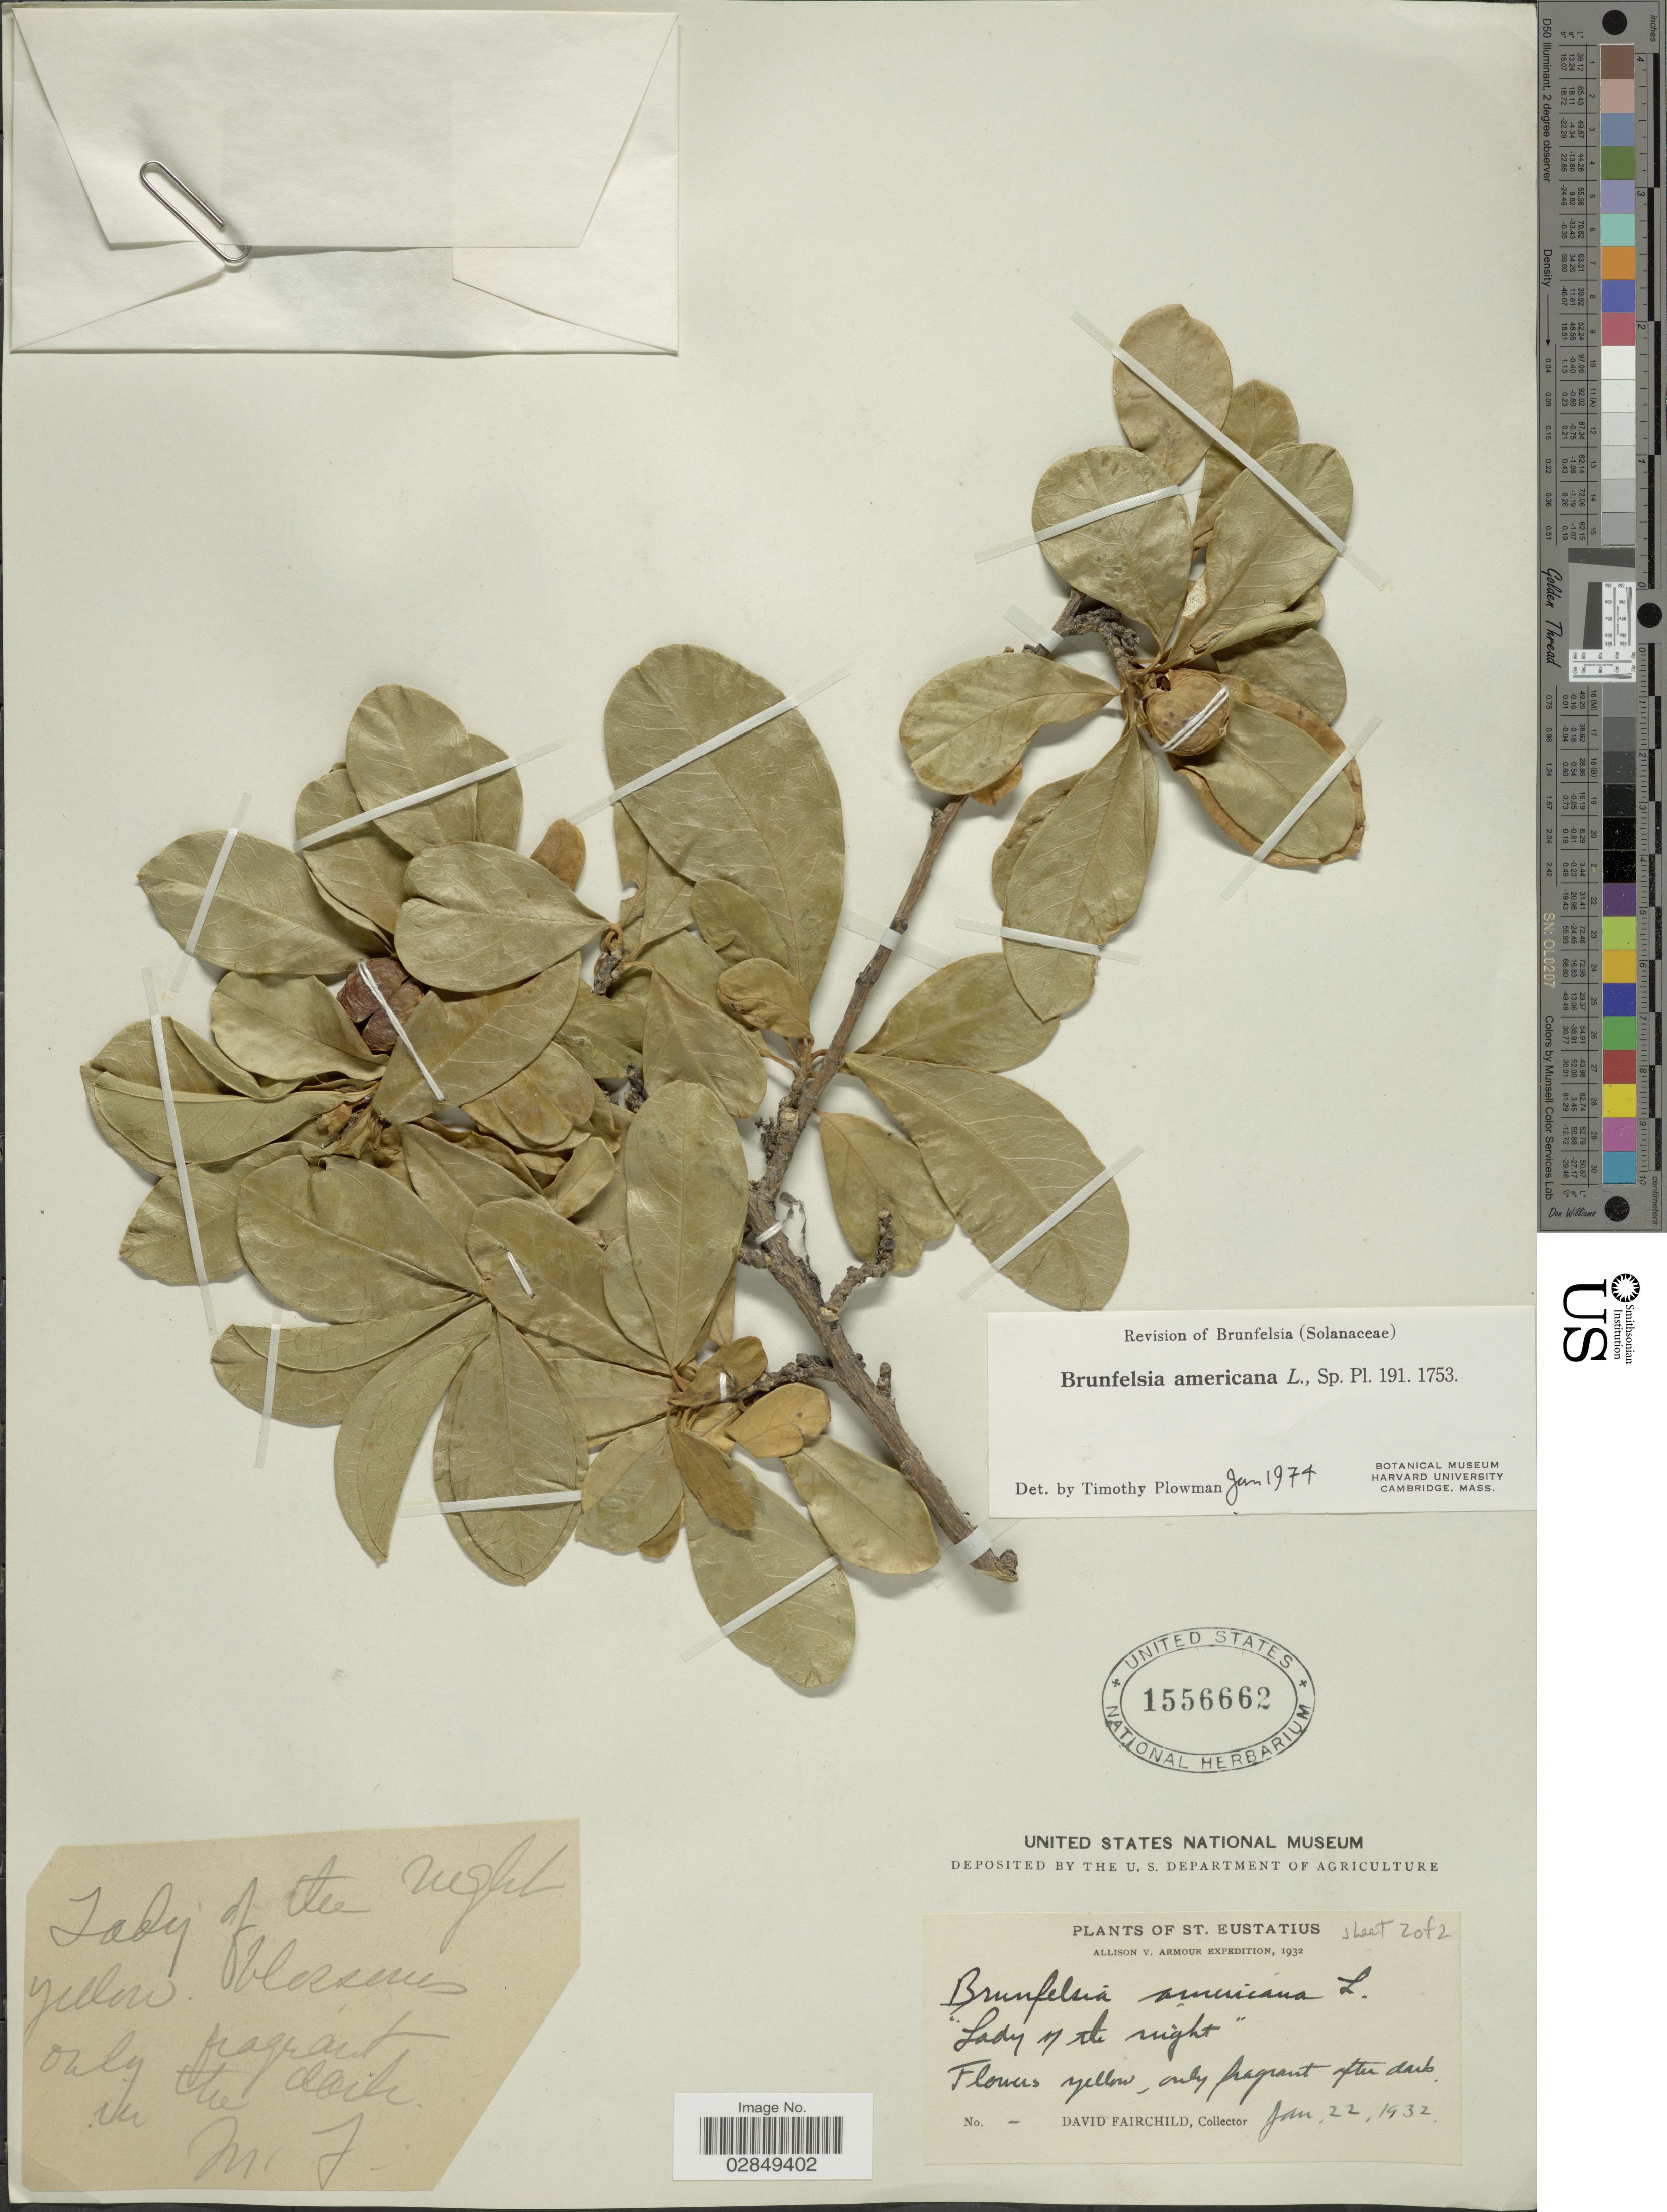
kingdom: Plantae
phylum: Tracheophyta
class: Magnoliopsida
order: Solanales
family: Solanaceae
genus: Brunfelsia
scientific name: Brunfelsia americana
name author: L.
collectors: D. Fairchild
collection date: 1932-01-22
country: Netherlands Antilles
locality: St. Eustatius.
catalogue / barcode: US 1556662